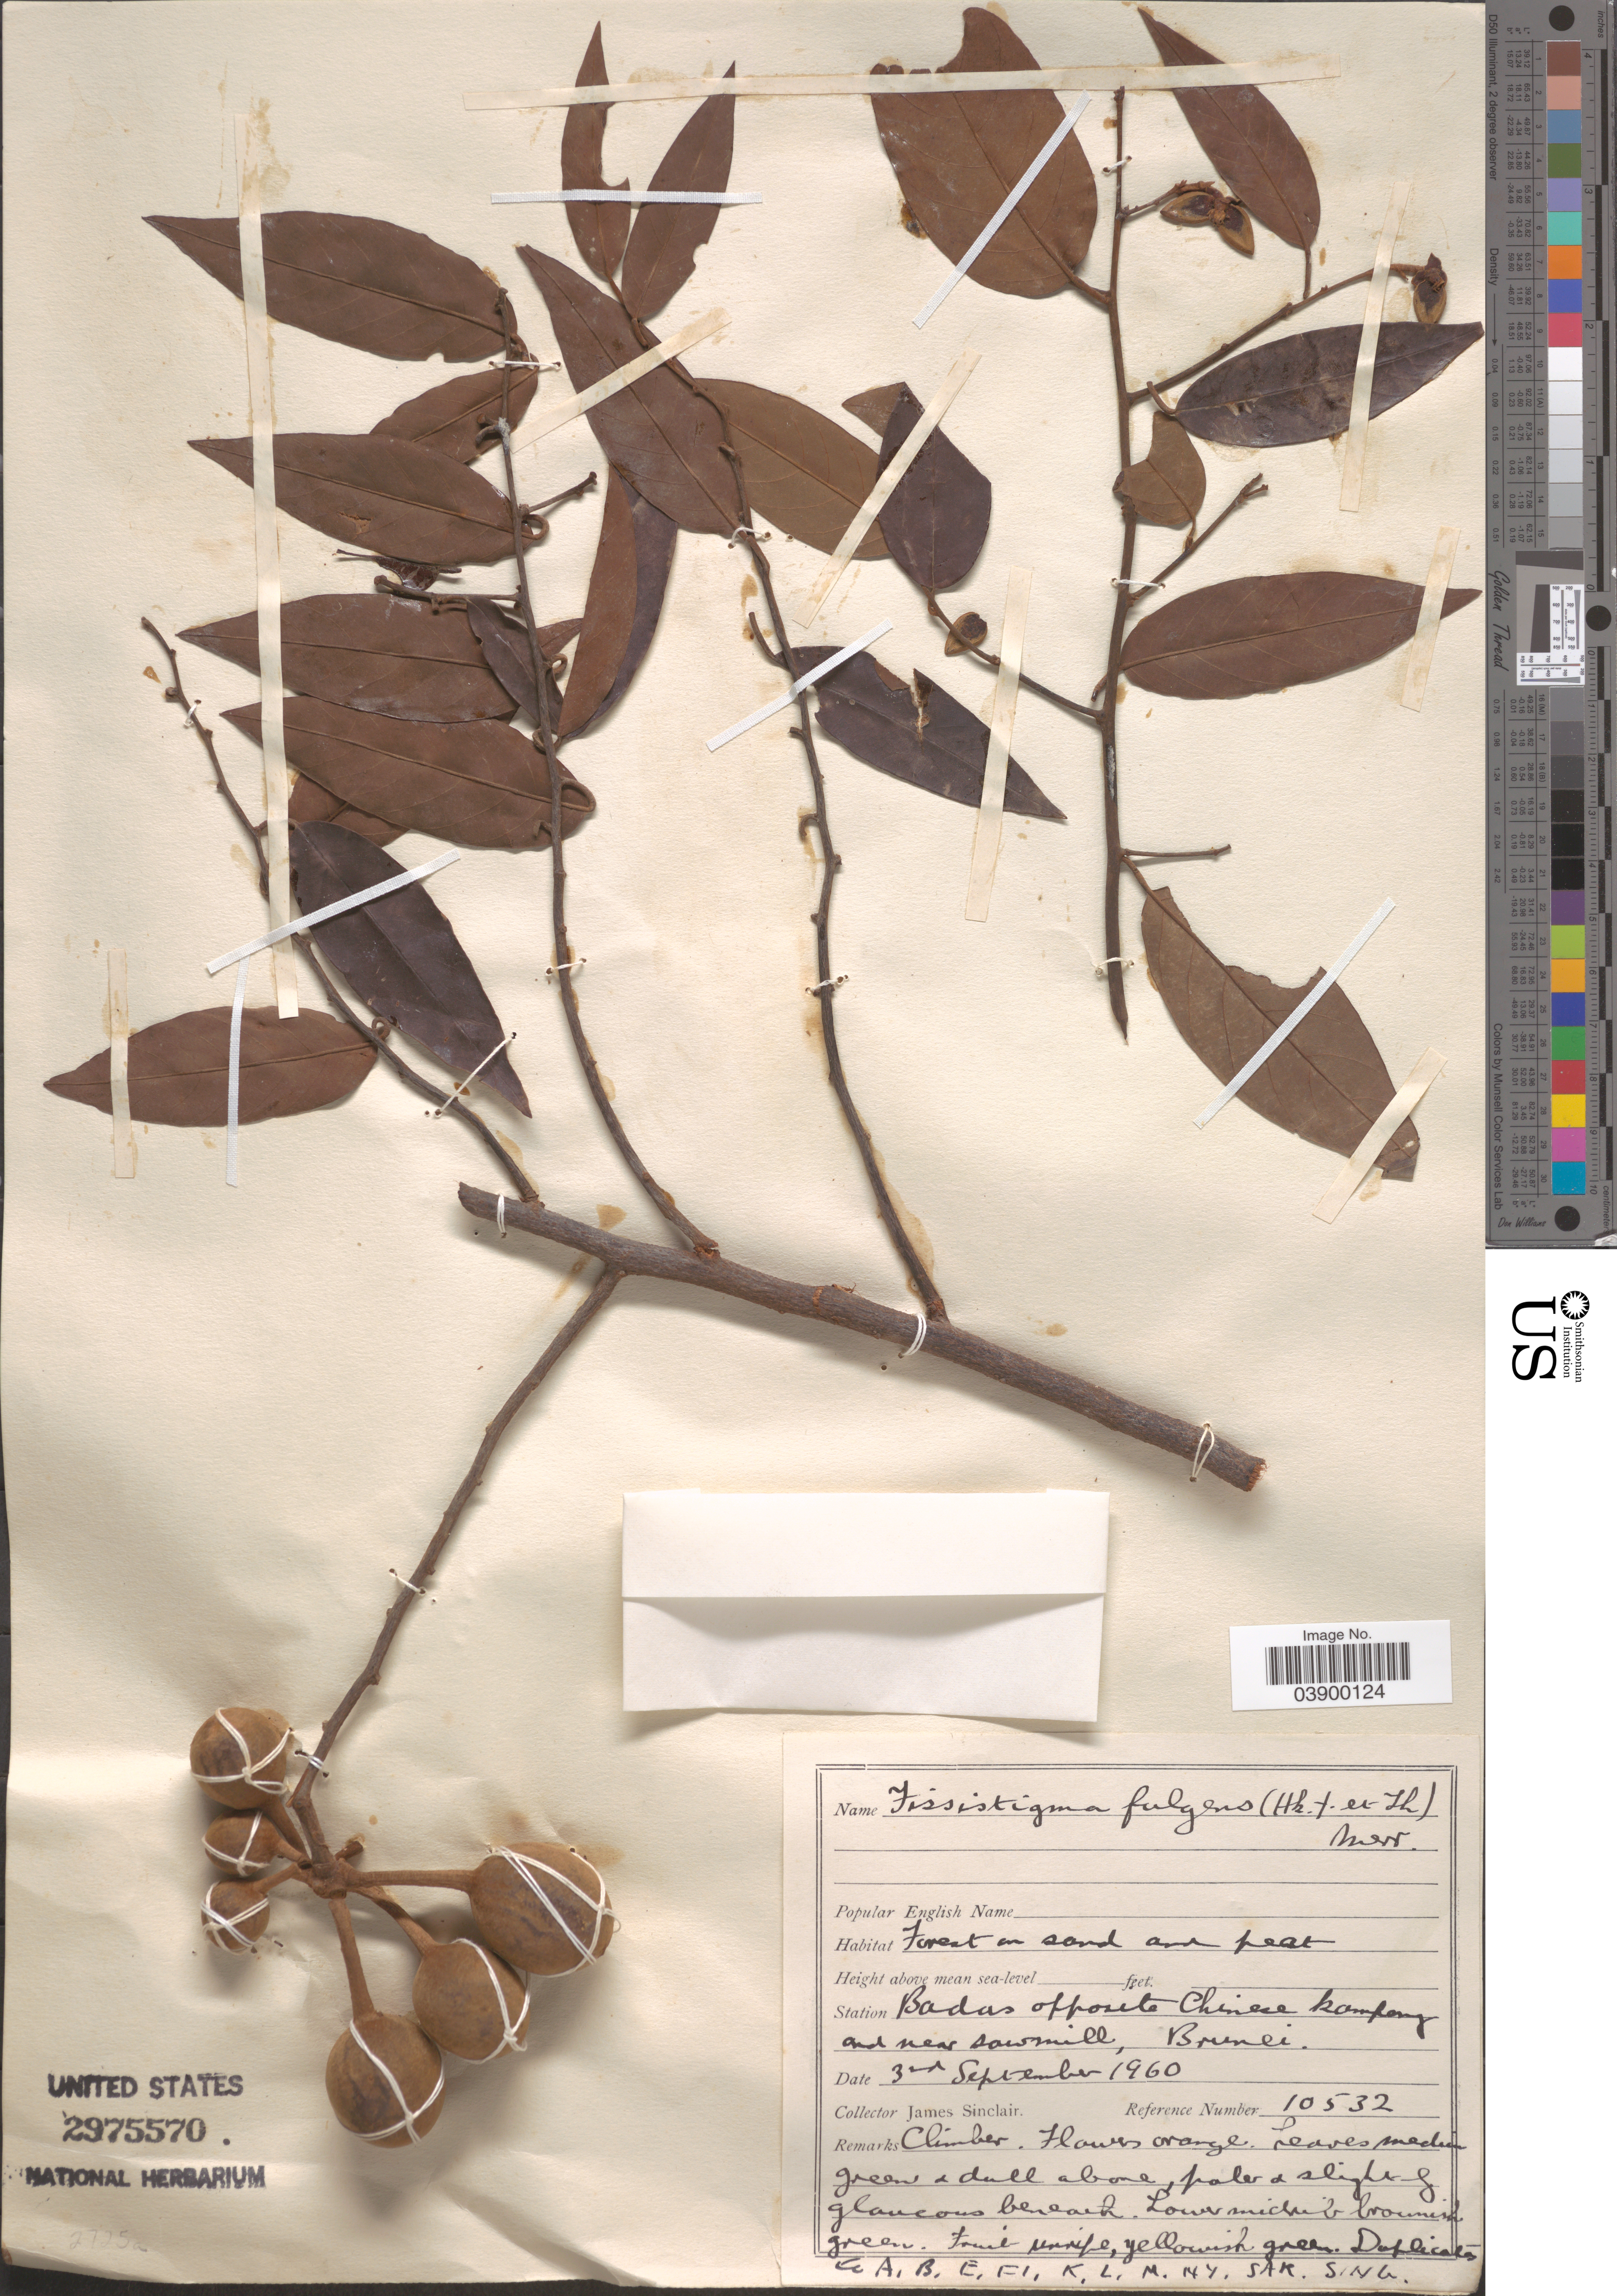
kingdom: Plantae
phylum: Tracheophyta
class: Magnoliopsida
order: Magnoliales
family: Annonaceae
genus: Fissistigma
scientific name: Fissistigma fulgens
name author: (Hook. f. & Thomson) Merr.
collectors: J. Sinclair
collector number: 10532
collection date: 1960-09-03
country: Brunei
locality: Station Badas opposite Chinese kampong and near sawmill.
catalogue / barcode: US 2975570